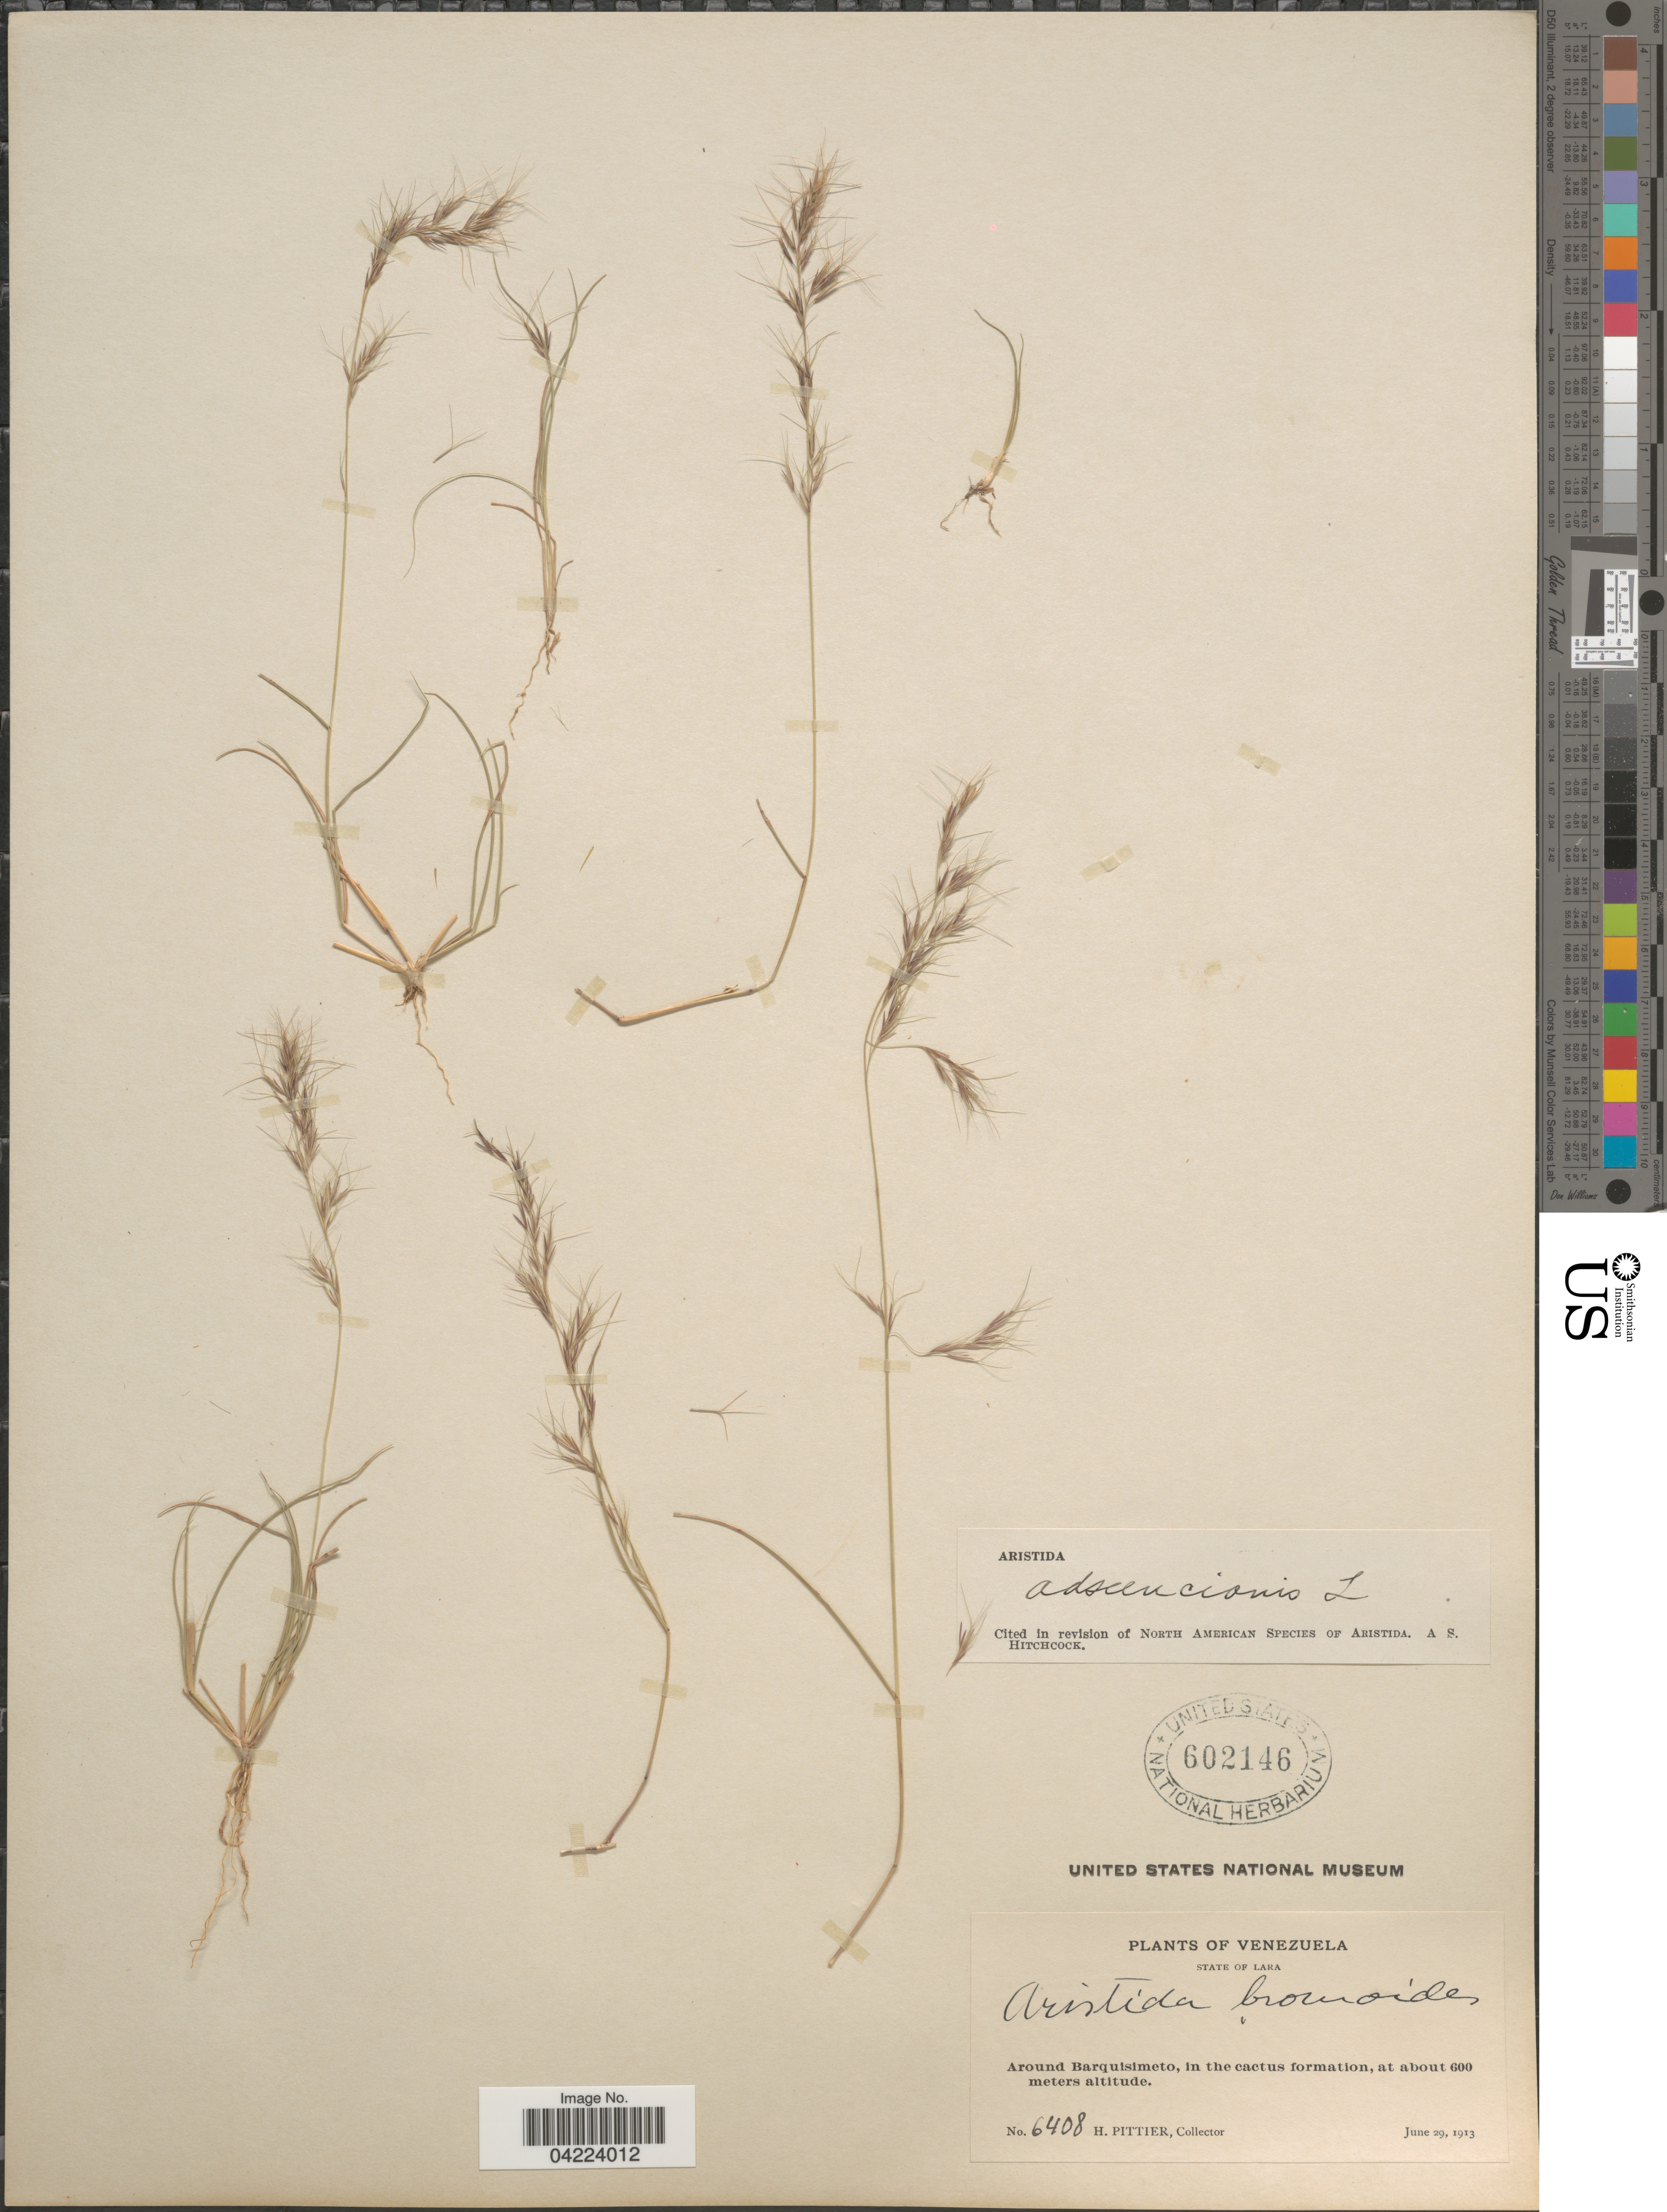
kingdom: Plantae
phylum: Tracheophyta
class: Liliopsida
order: Poales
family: Poaceae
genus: Aristida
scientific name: Aristida adscensionis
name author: L.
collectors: H. F. Pittier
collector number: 6408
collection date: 1913-06-29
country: Venezuela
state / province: Lara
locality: Around Barquisimeto, in the cactus formation.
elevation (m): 600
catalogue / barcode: US 602146